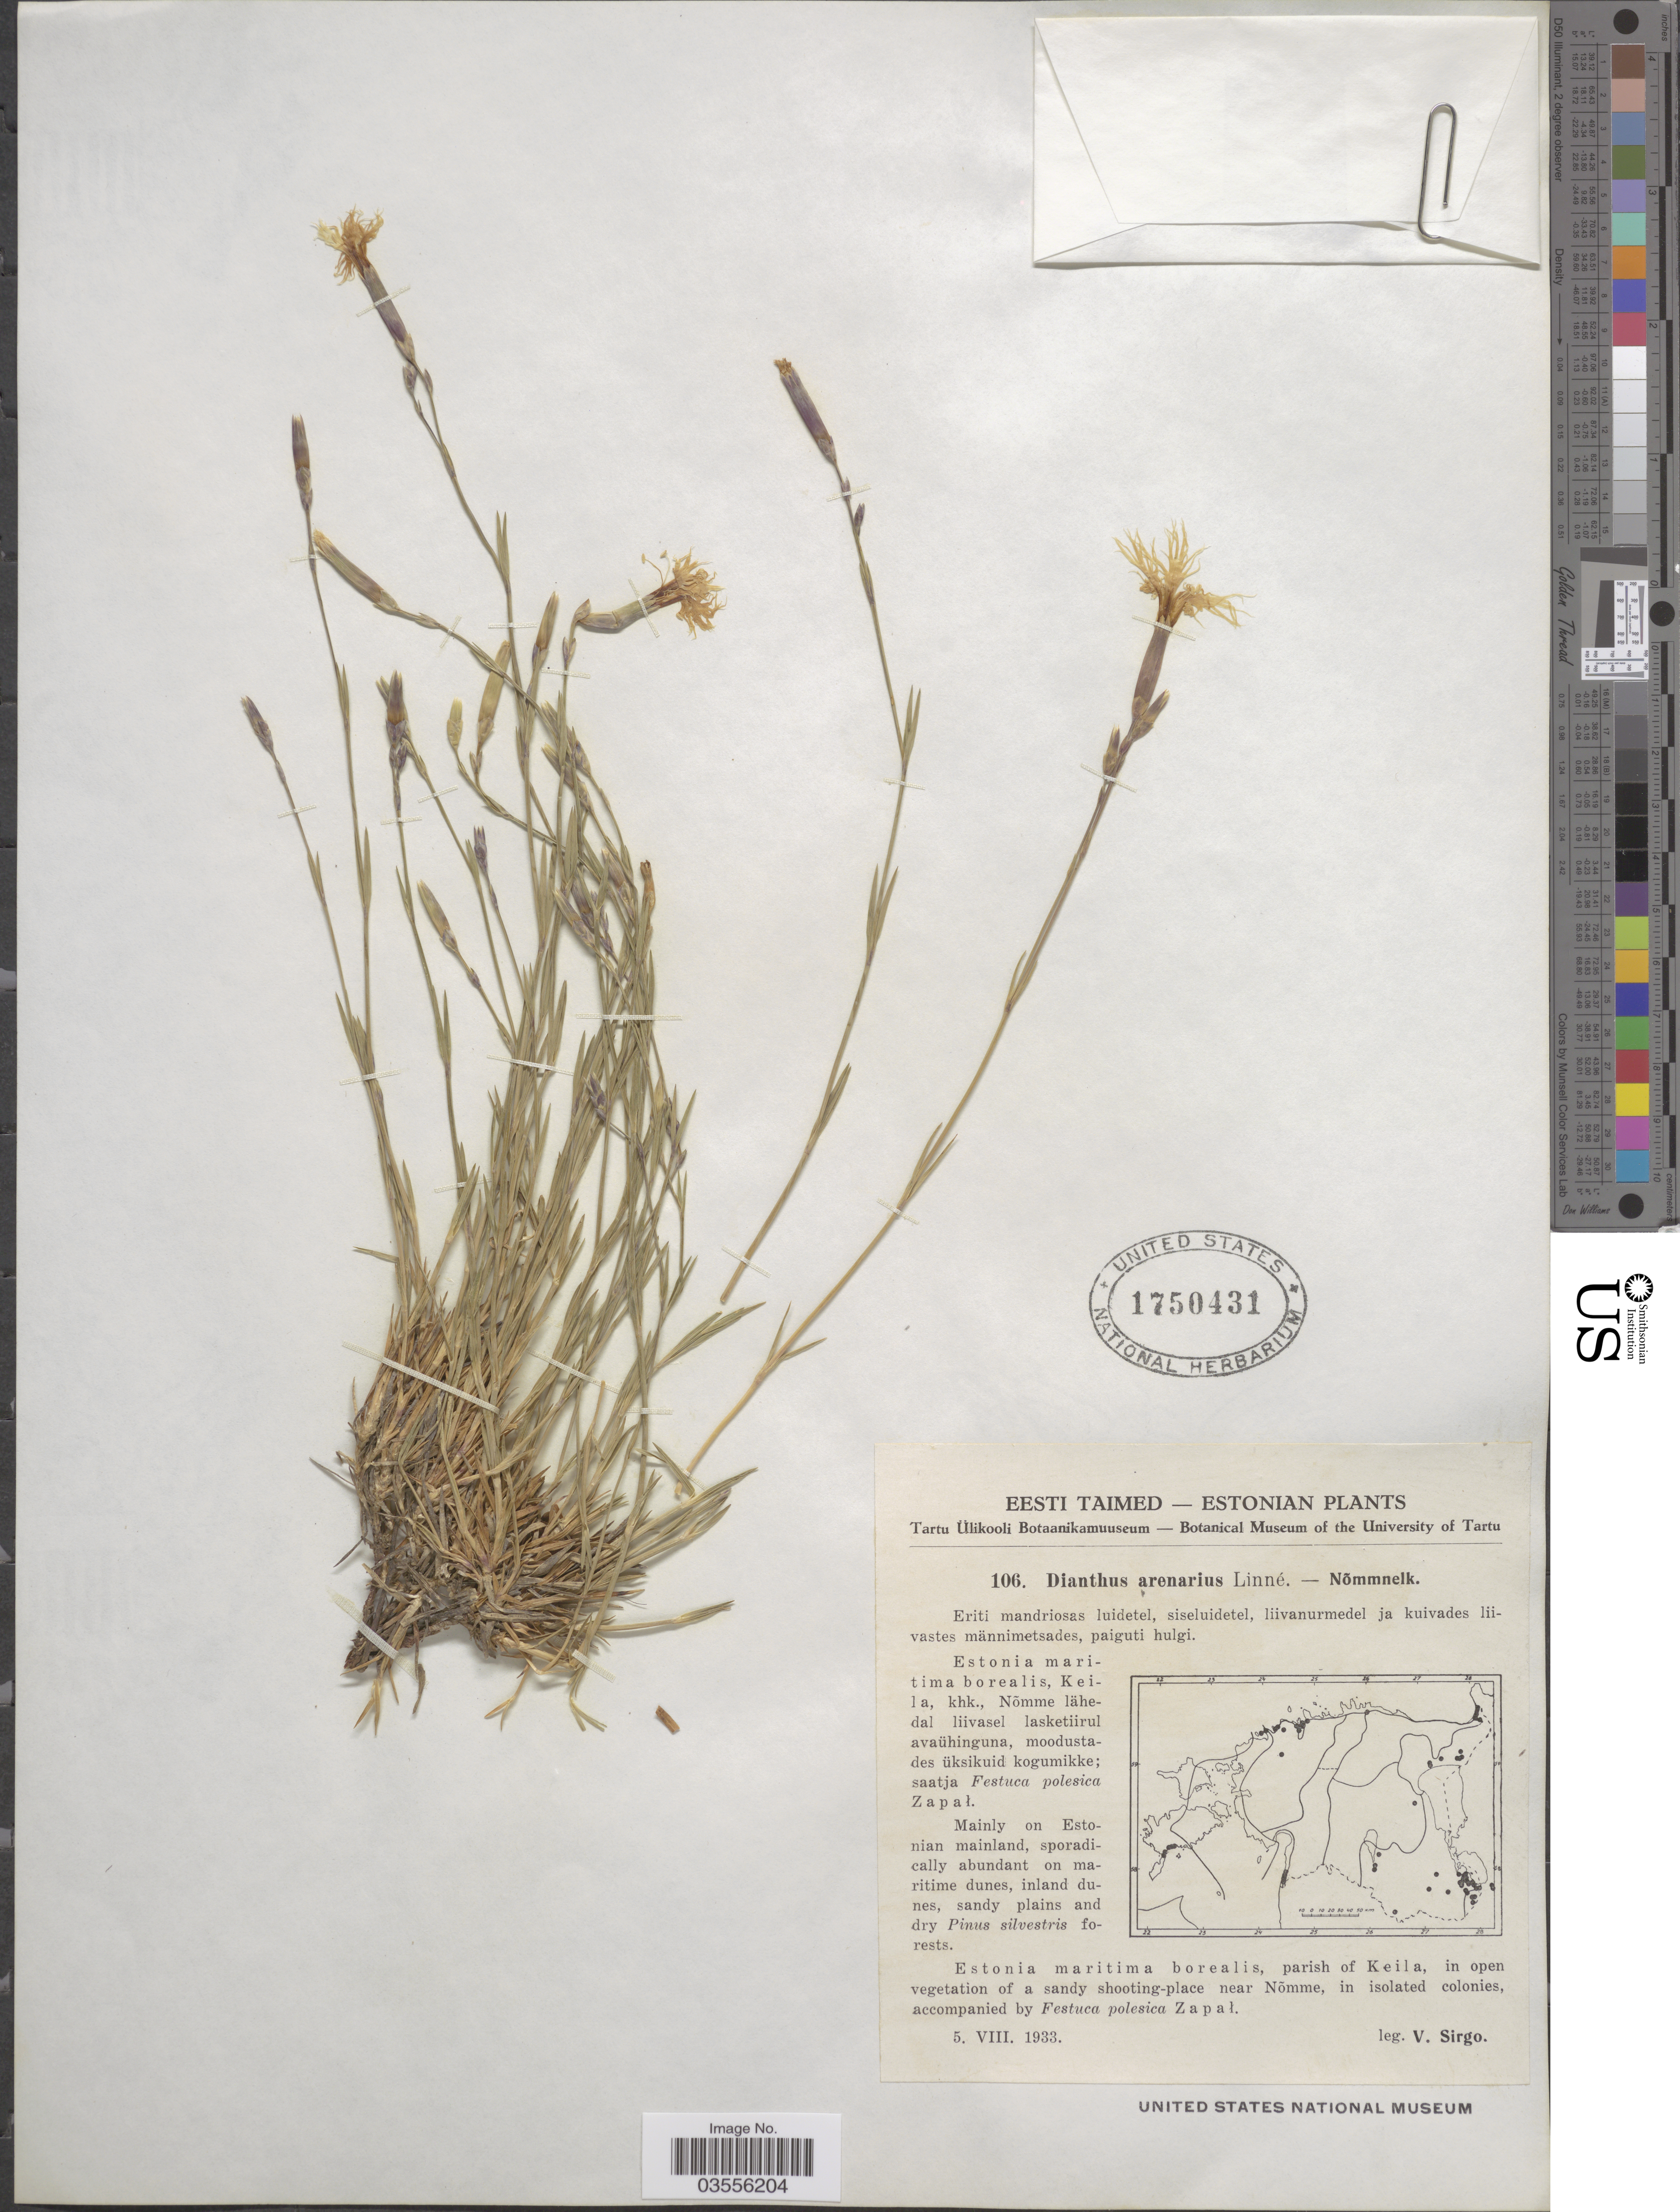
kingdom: Plantae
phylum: Tracheophyta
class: Magnoliopsida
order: Caryophyllales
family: Caryophyllaceae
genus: Dianthus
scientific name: Dianthus arenarius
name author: L.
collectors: V. Sirgo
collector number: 106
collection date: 1933-08-05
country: Estonia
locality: Eesti Taimed. Estonia maritima borealis, Keila, khk., Nõmme lähedal.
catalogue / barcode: US 1750431